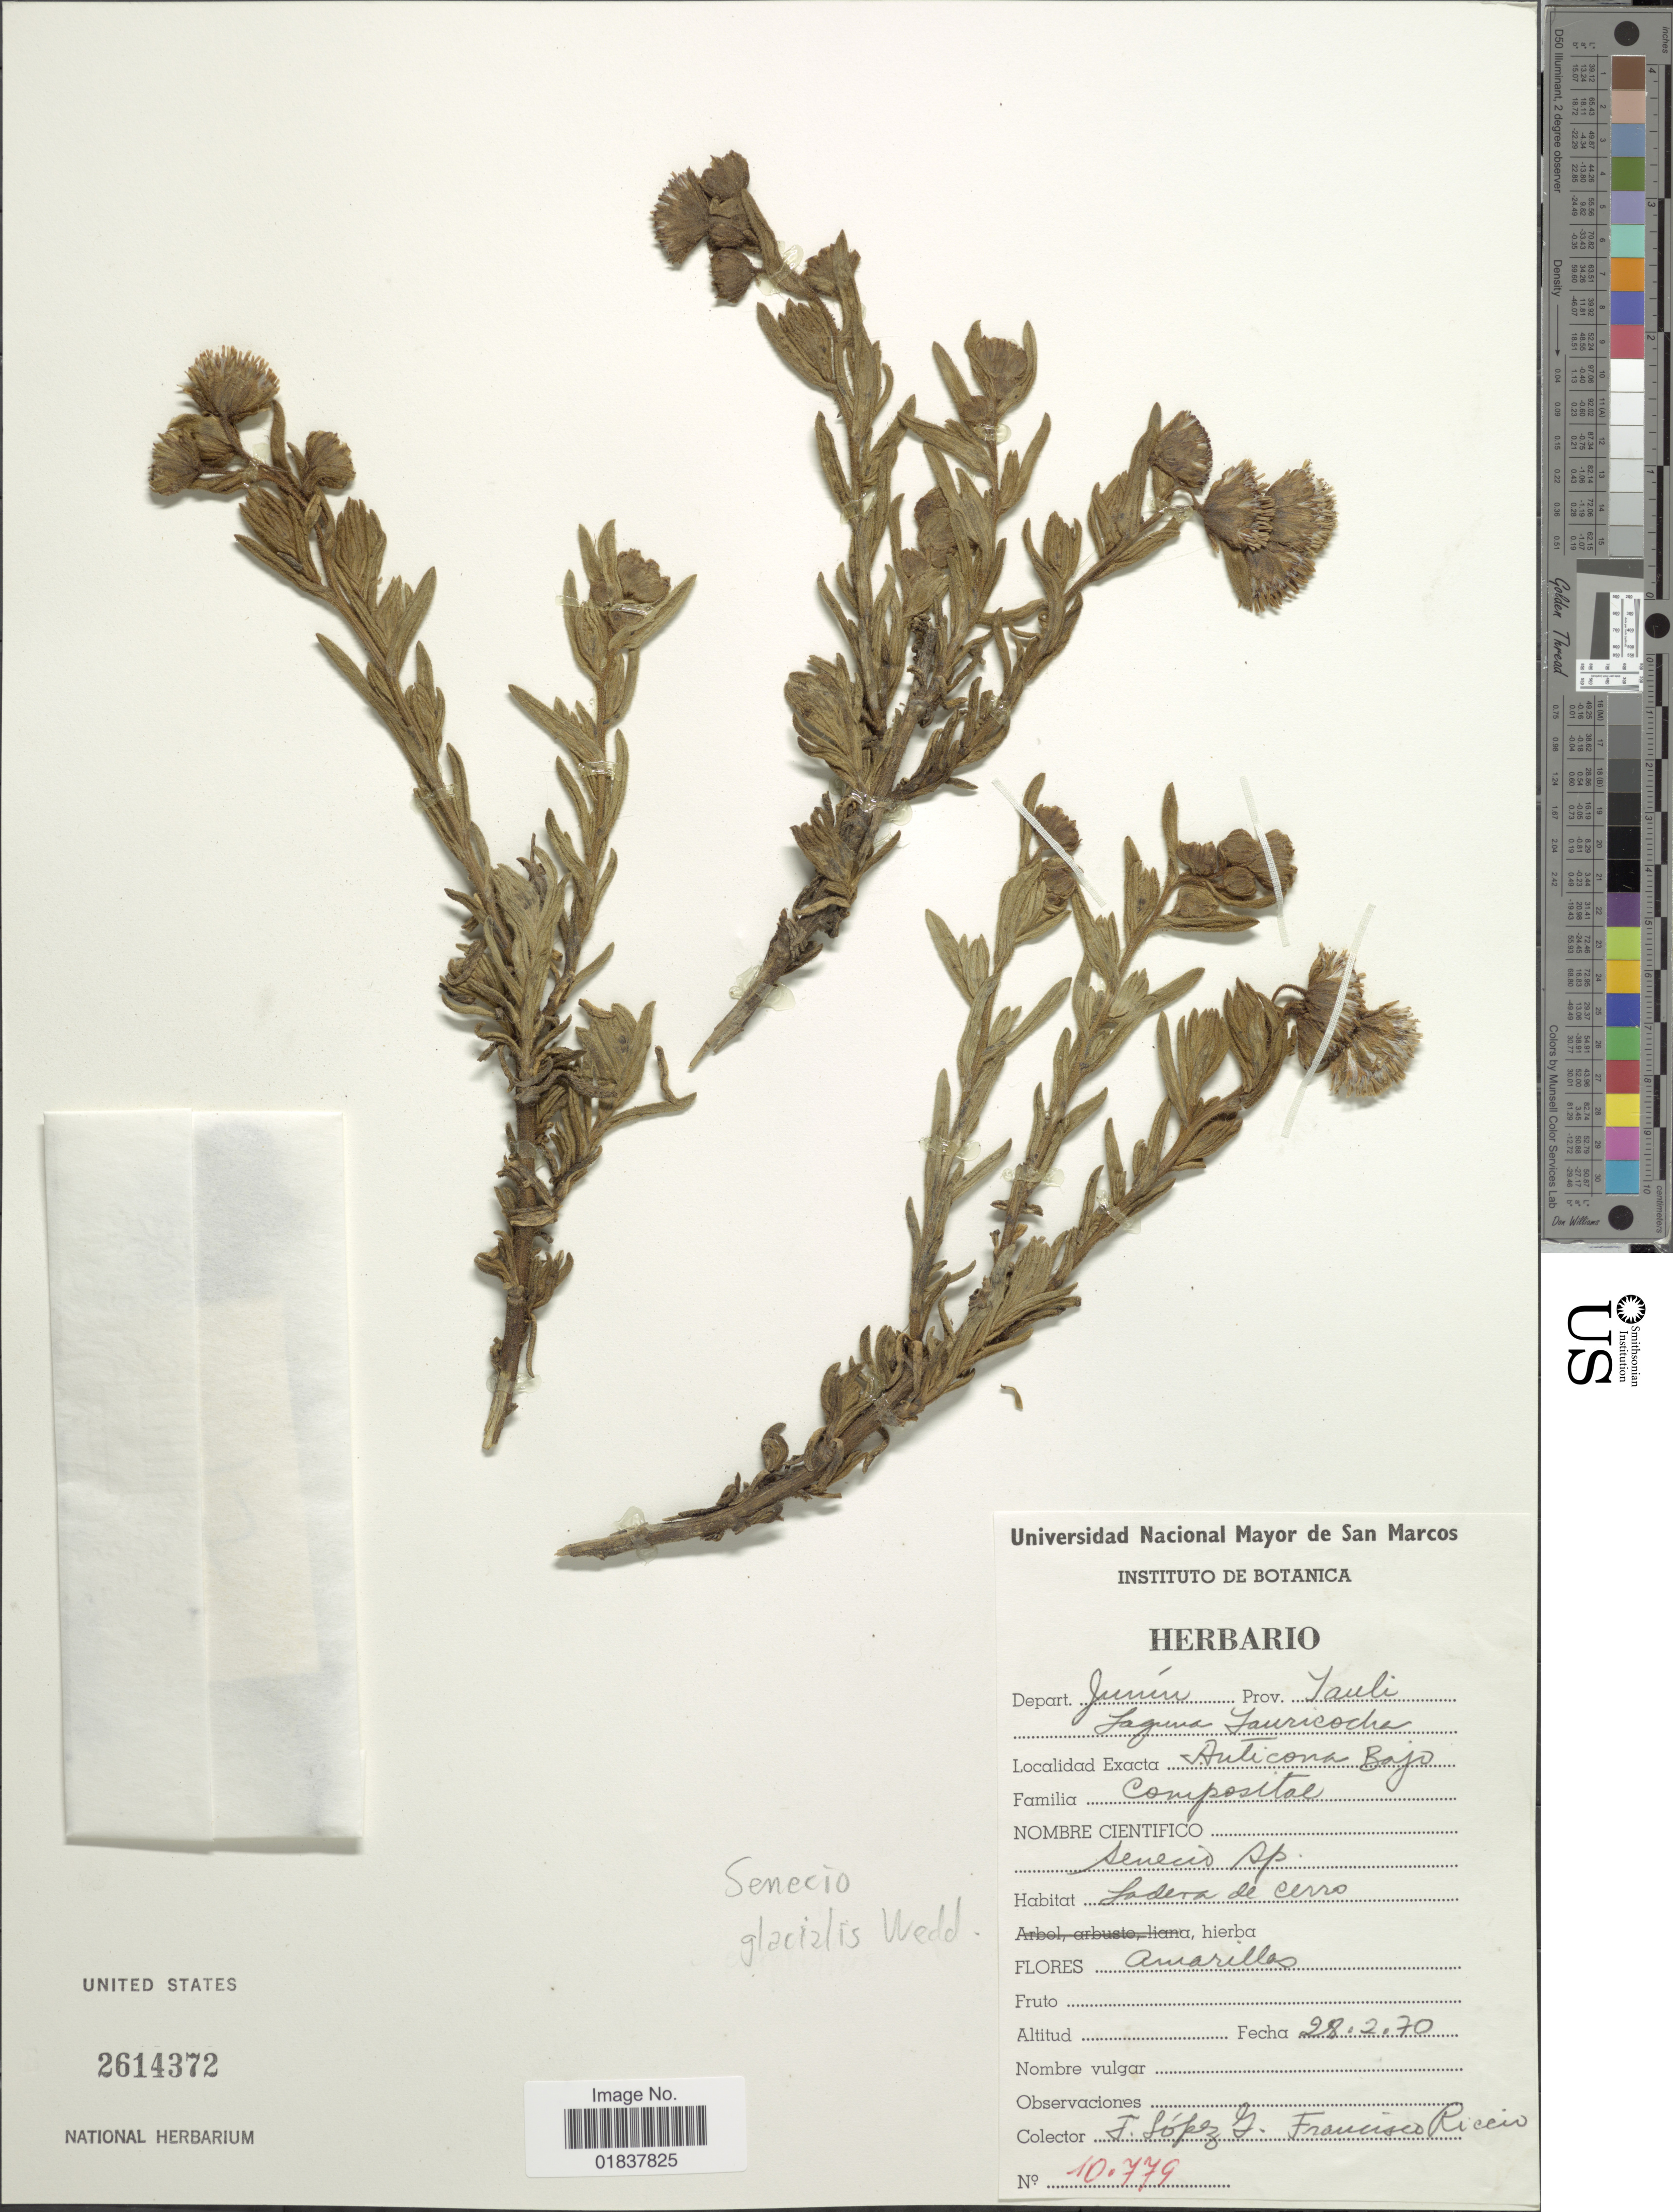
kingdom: Plantae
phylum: Tracheophyta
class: Magnoliopsida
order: Asterales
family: Asteraceae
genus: Senecio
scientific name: Senecio candollei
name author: Wedd.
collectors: J. López G. & F. Riccio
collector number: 10779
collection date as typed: Transcribed d/m/y: 28/2/70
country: Peru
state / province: Junín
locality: Laguna Yauricocha, Anticona Bajo, Prov. Yauli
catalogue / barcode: US 2614372